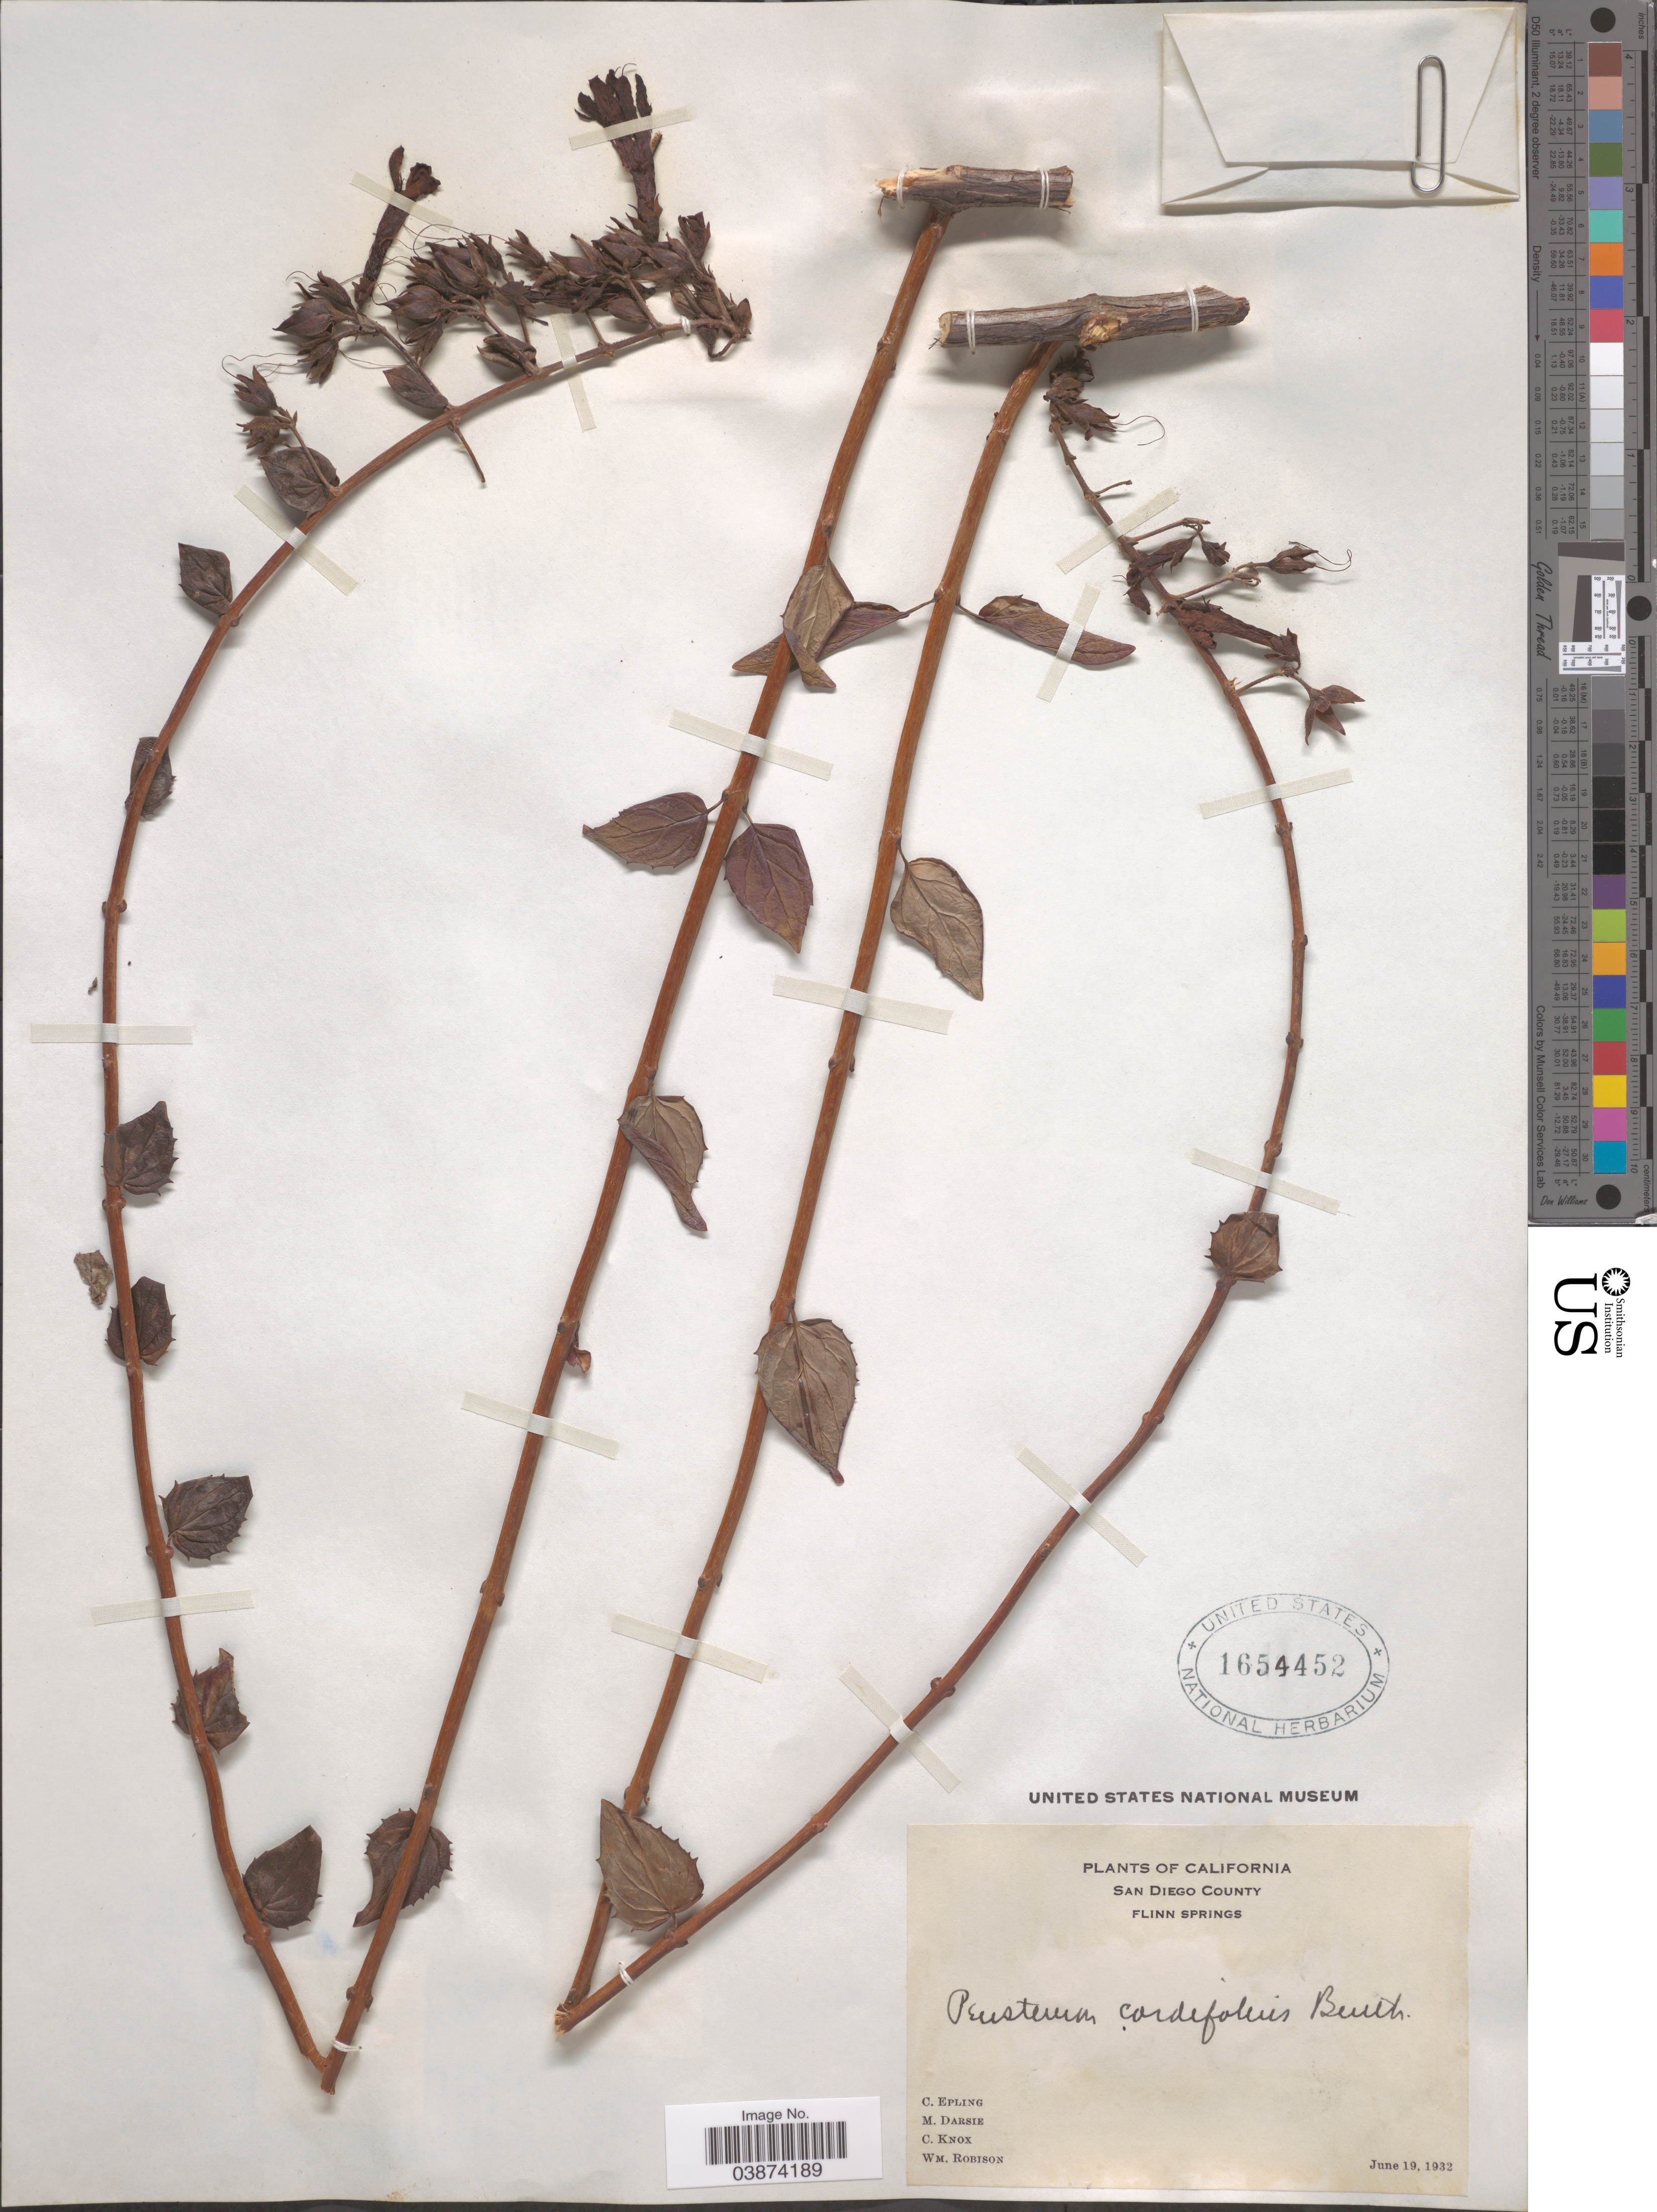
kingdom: Plantae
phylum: Tracheophyta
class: Magnoliopsida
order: Lamiales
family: Plantaginaceae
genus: Penstemon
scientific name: Penstemon cordifolius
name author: Benth.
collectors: C. C. Epling, M. Darsie, C. Knox & W. Robinson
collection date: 1932-06-19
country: United States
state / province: California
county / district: San Diego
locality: San Diego County. Flinn Springs.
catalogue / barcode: US 1654452